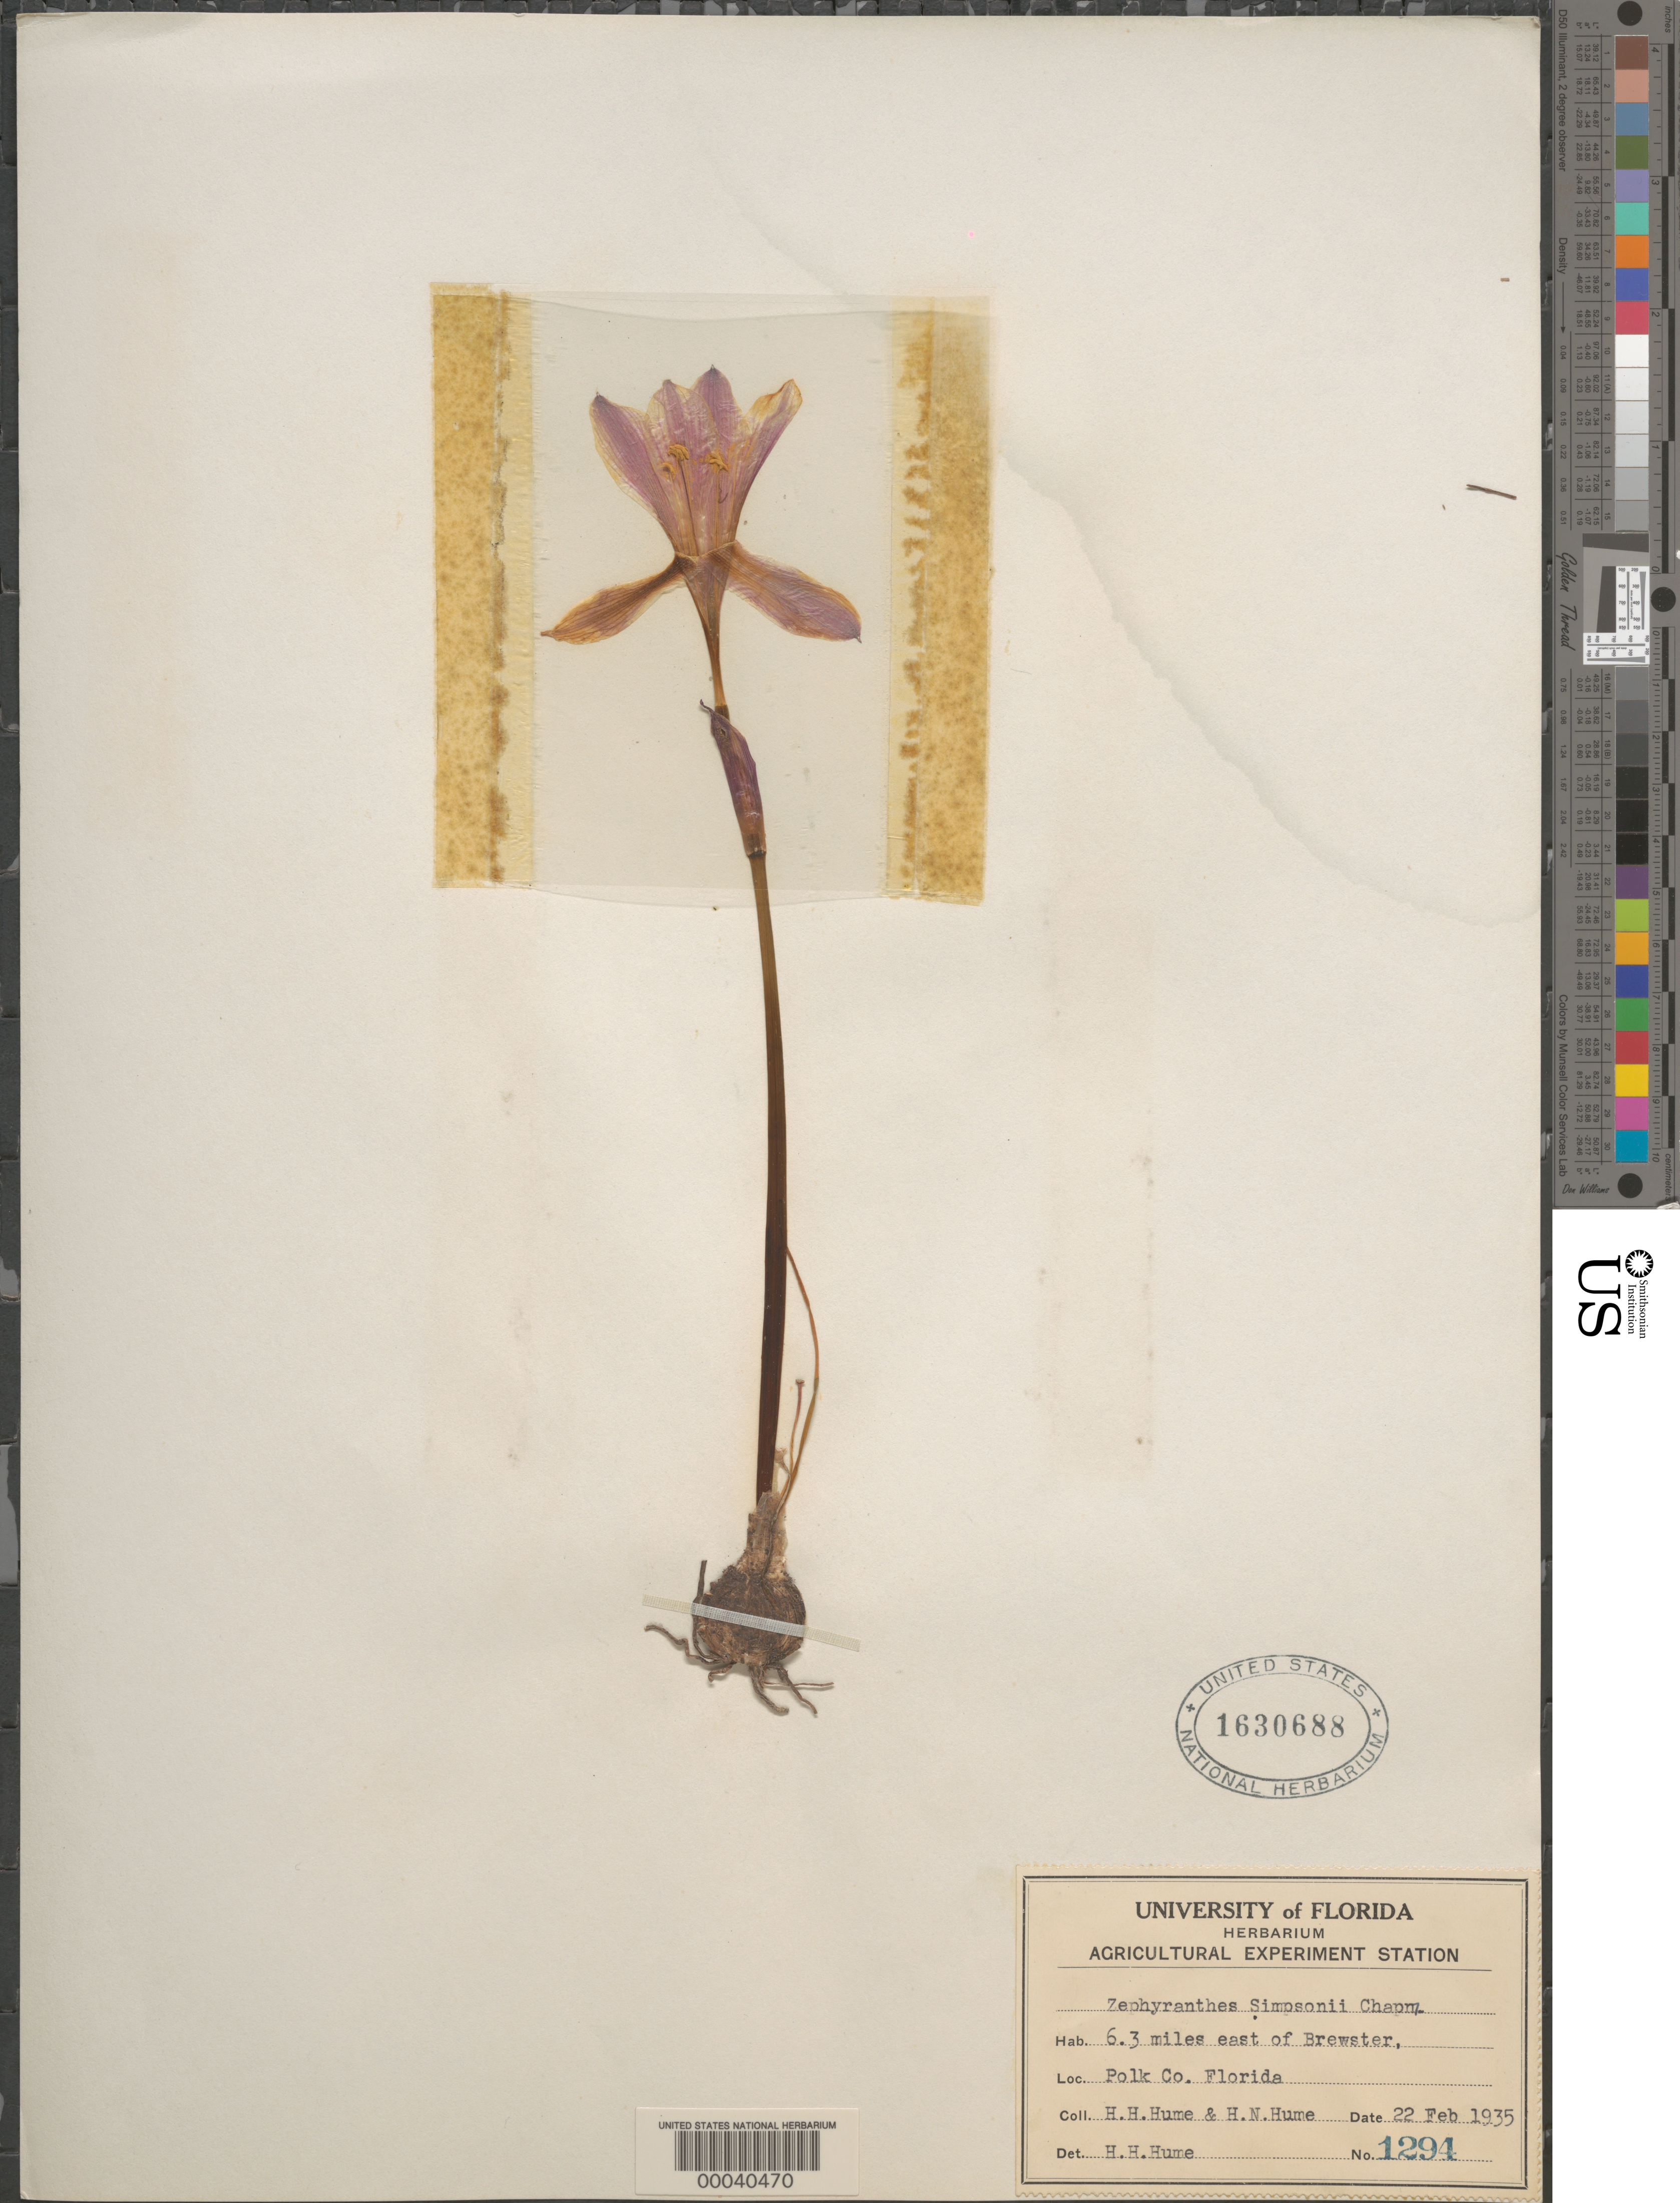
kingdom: Plantae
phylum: Tracheophyta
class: Liliopsida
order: Asparagales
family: Amaryllidaceae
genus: Zephyranthes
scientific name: Zephyranthes simpsonii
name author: Chapm.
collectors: H. Hume & H. Hume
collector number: Univ Of Fl Herb 1294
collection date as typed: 22 Feb 1935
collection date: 1935-02-22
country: United States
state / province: Florida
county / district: Polk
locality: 6.3 mi. e of brewster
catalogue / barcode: US 1630688